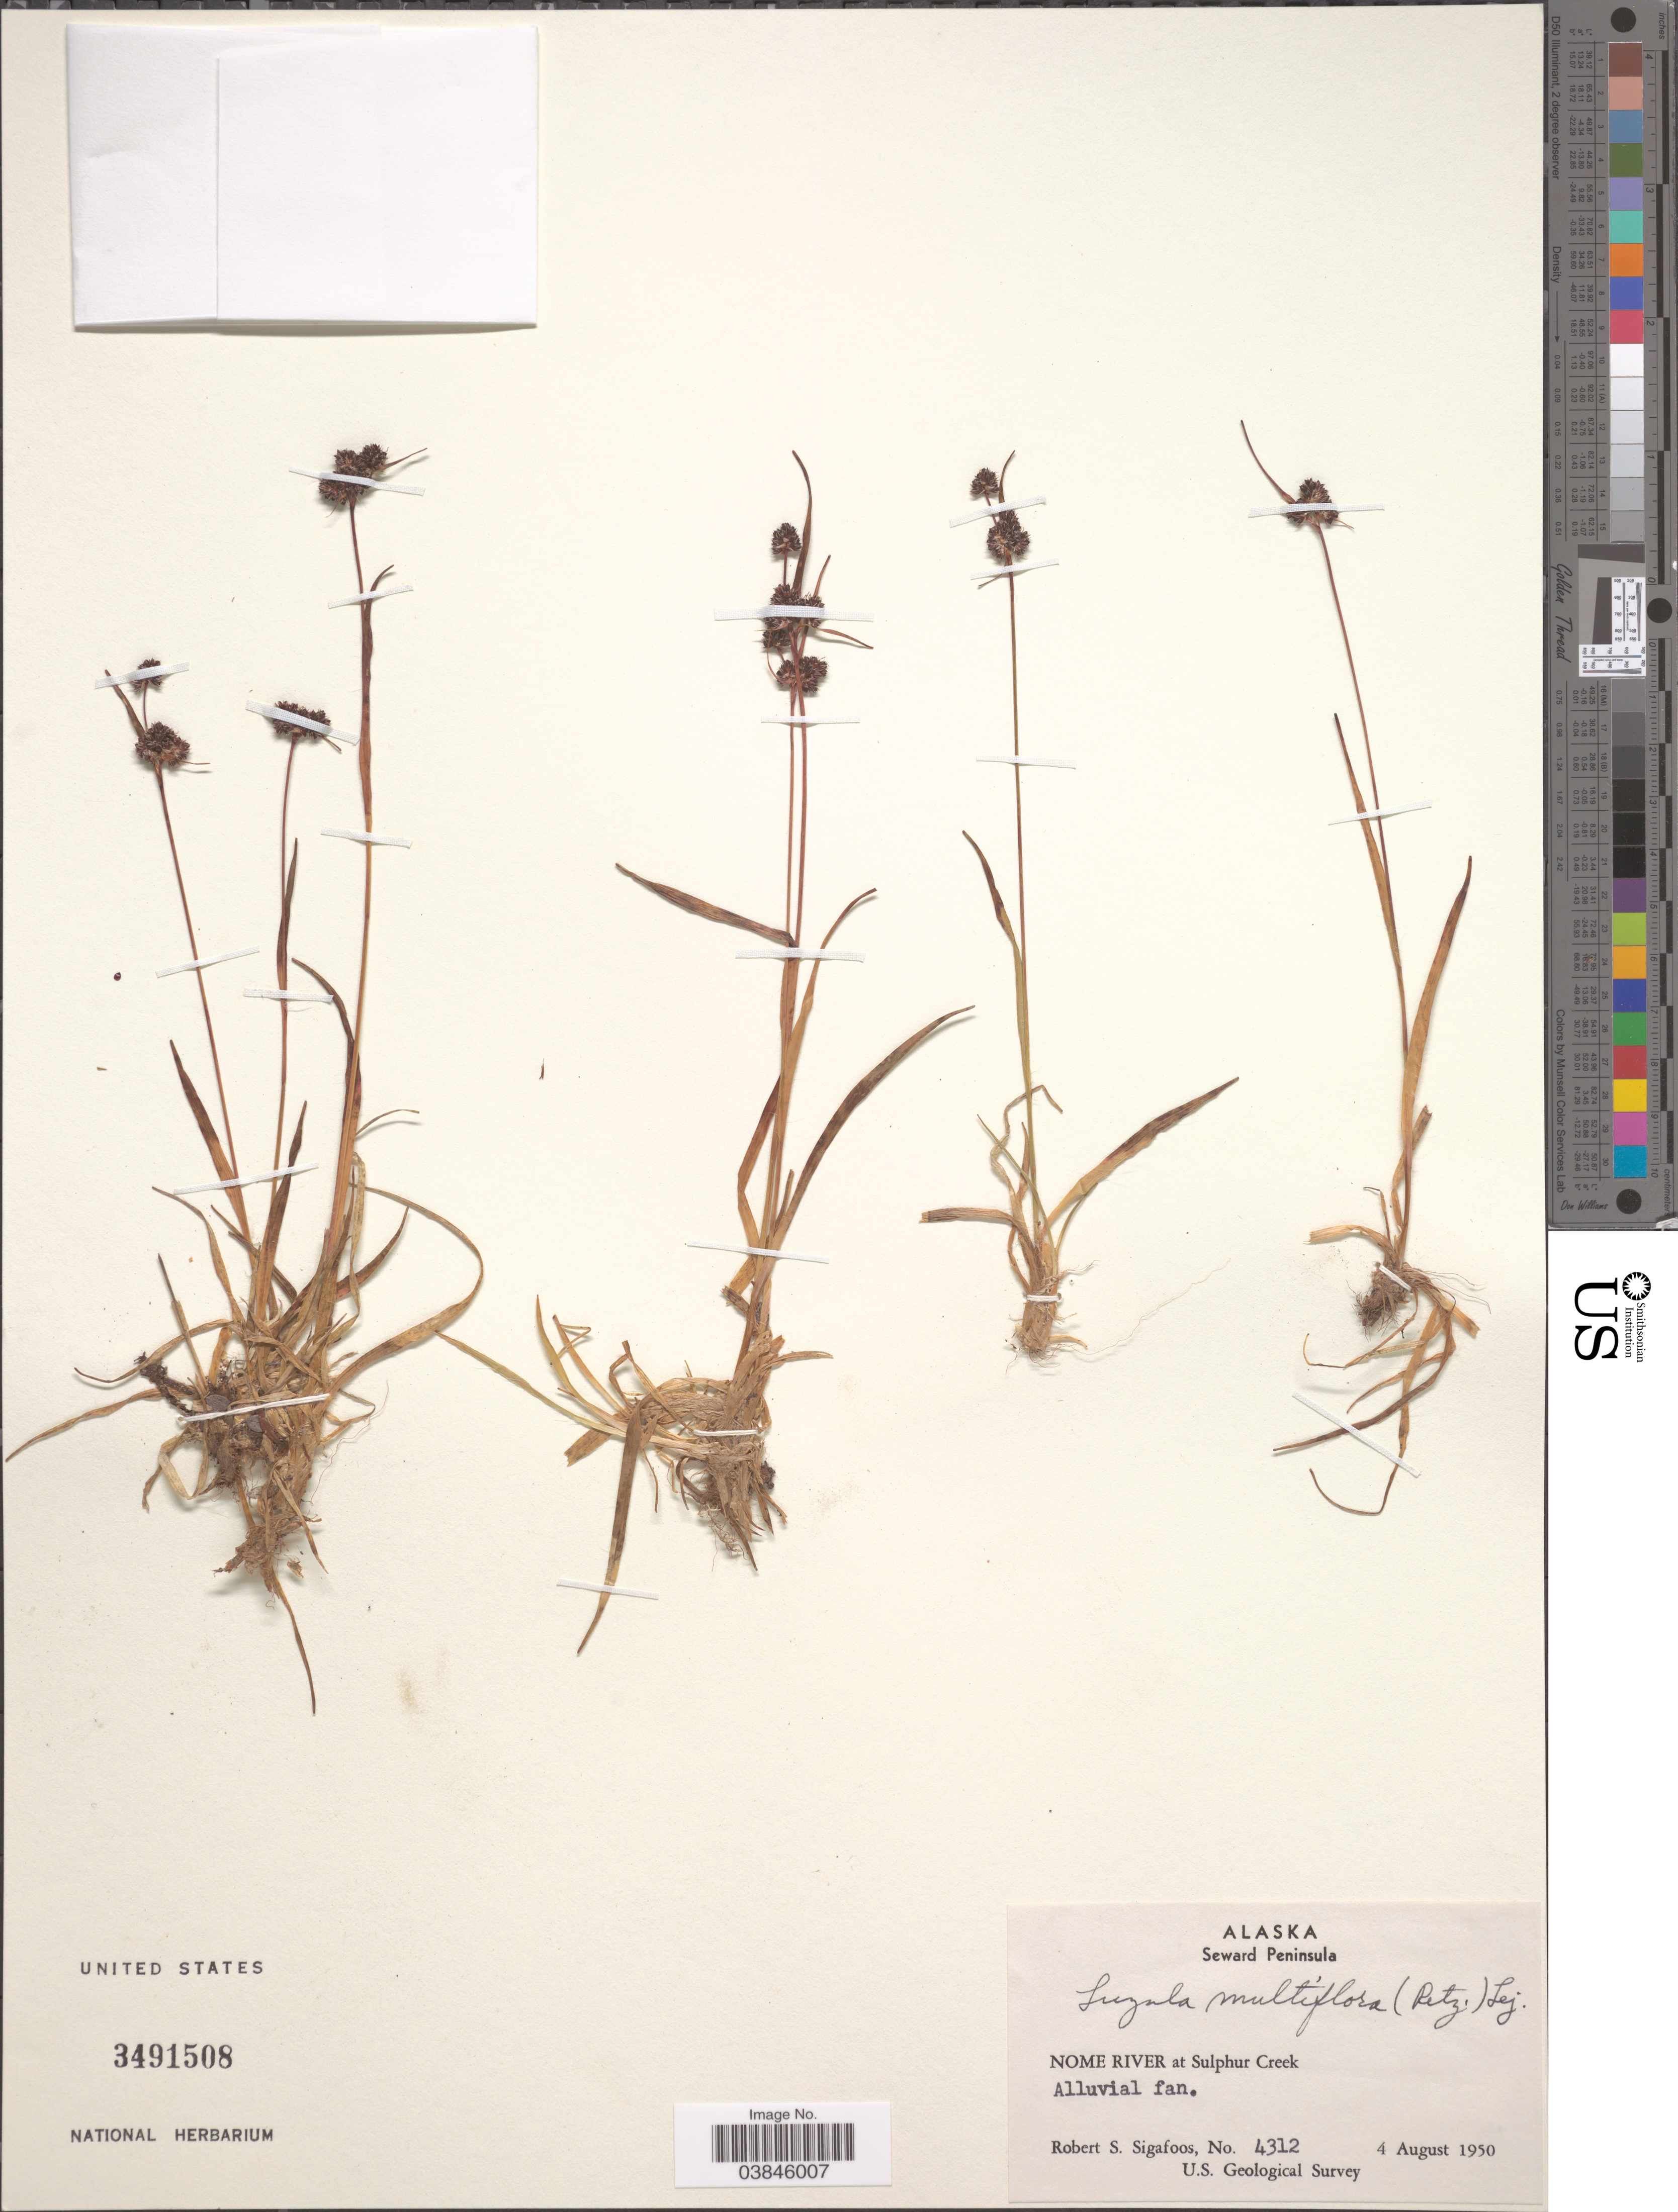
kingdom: Plantae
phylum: Tracheophyta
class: Liliopsida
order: Poales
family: Juncaceae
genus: Luzula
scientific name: Luzula multiflora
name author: (Ehrh.) Lej.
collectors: R. Sigafoos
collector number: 4312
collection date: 1950-08-04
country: United States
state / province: Alaska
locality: Seward Peninsula. Nome River at Suphur Creek.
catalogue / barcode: US 3491508